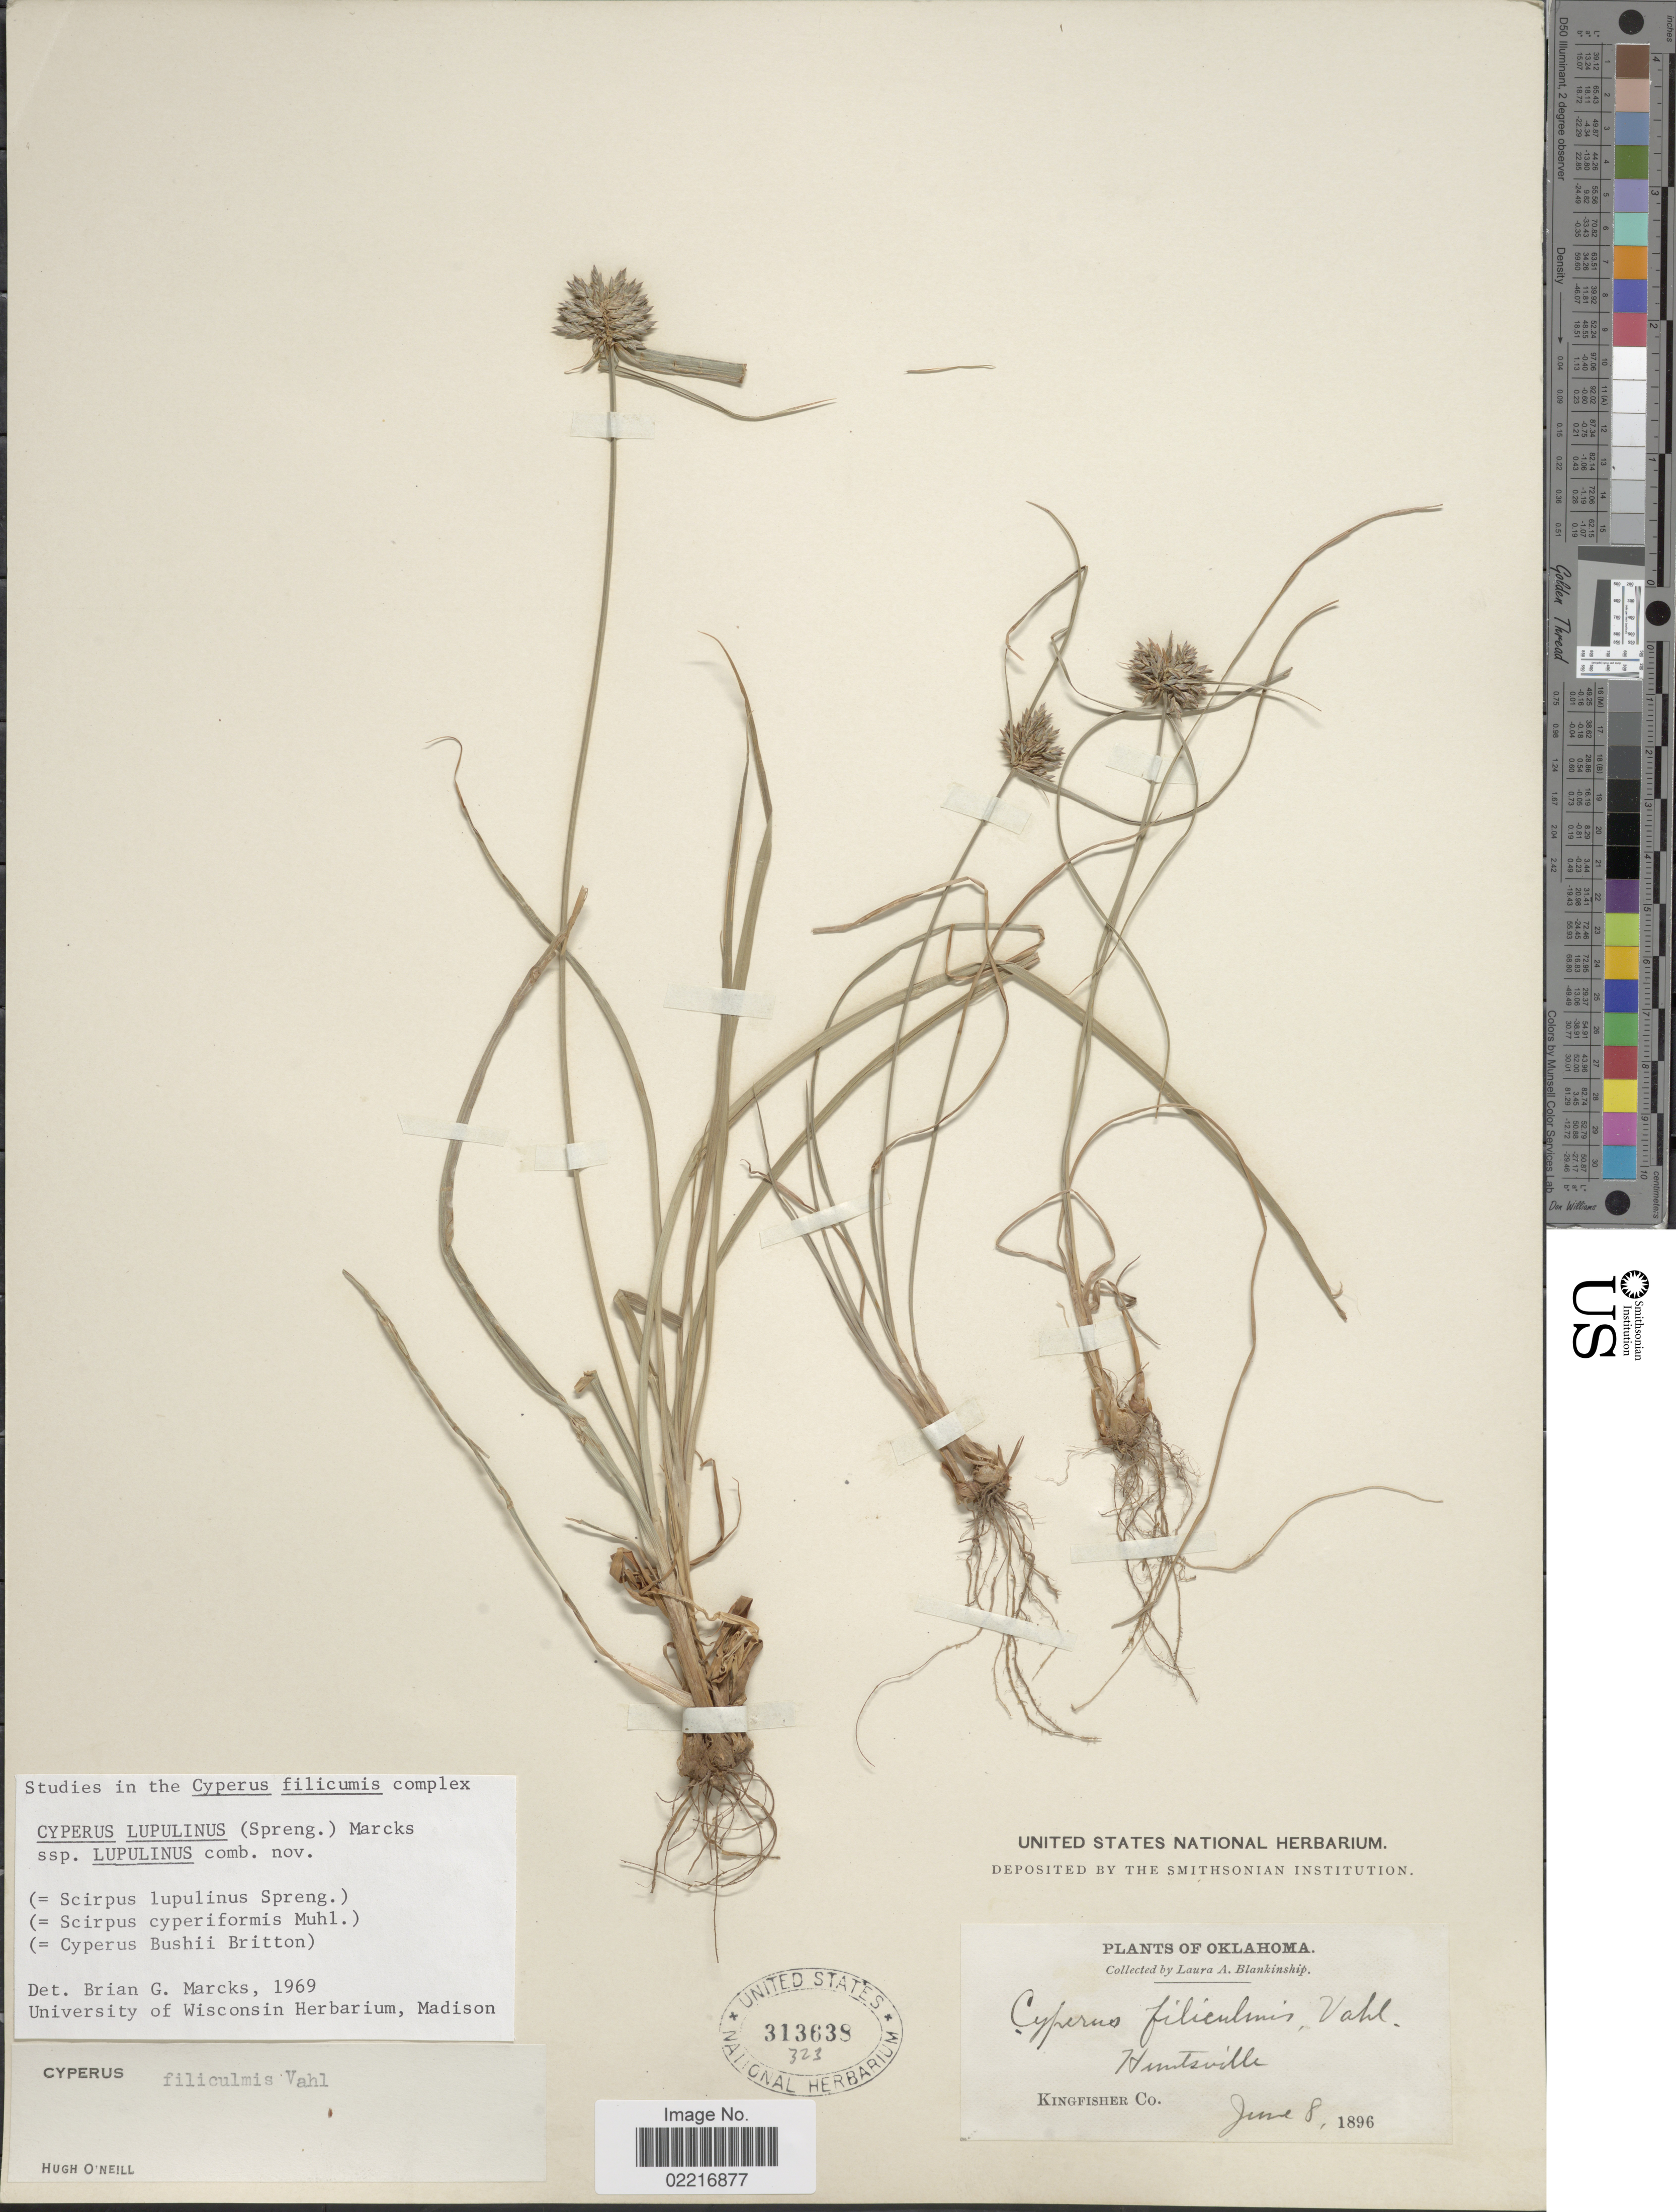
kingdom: Plantae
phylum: Tracheophyta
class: Liliopsida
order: Poales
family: Cyperaceae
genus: Cyperus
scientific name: Cyperus lupulinus subsp. lupulinus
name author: (Spreng.) Marcks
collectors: L. A. Blankinship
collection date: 1896-06-08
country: United States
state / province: Oklahoma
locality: Huntsville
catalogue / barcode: US 313638